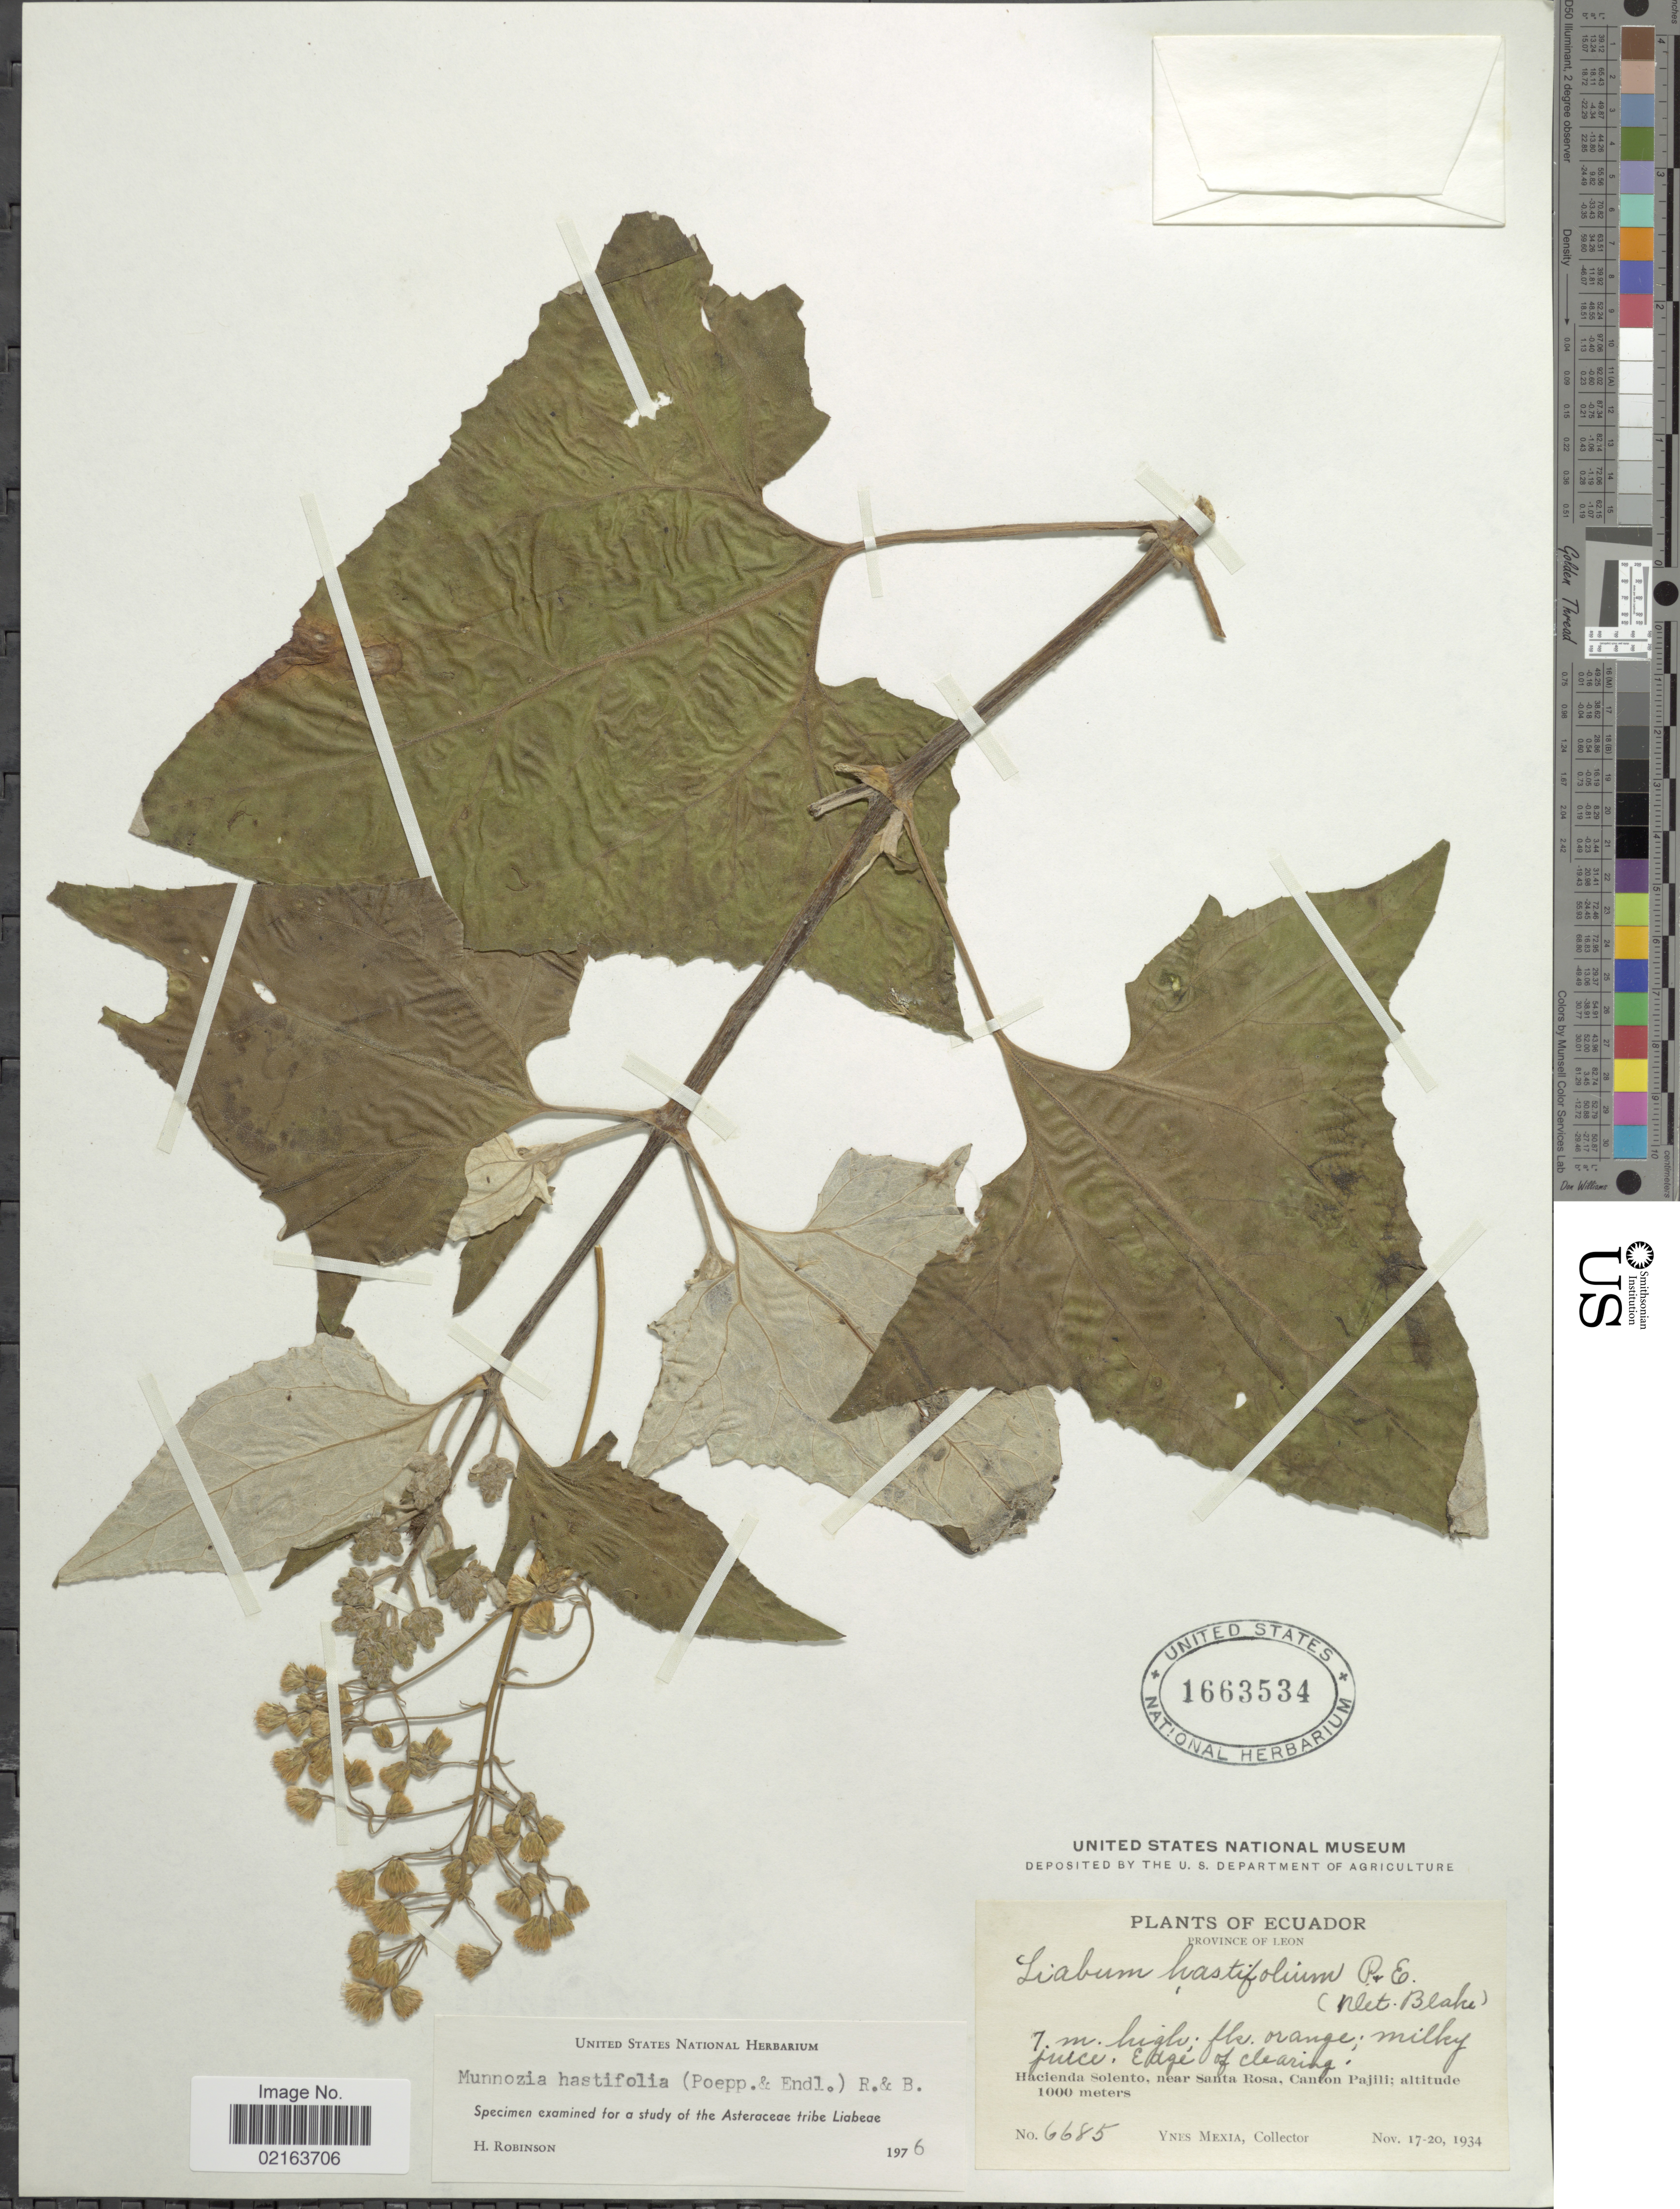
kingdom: Plantae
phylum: Tracheophyta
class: Magnoliopsida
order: Asterales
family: Asteraceae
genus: Munnozia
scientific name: Munnozia hastifolia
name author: (Poepp.) H. Rob. & Brettell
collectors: Y. Mexia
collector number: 6685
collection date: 1934-11-17/1934-11-20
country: Ecuador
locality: Province of Leon, Hacienda Solento, near Santa Rosa, Canton Pajili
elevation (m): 1000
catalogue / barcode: US 1663534